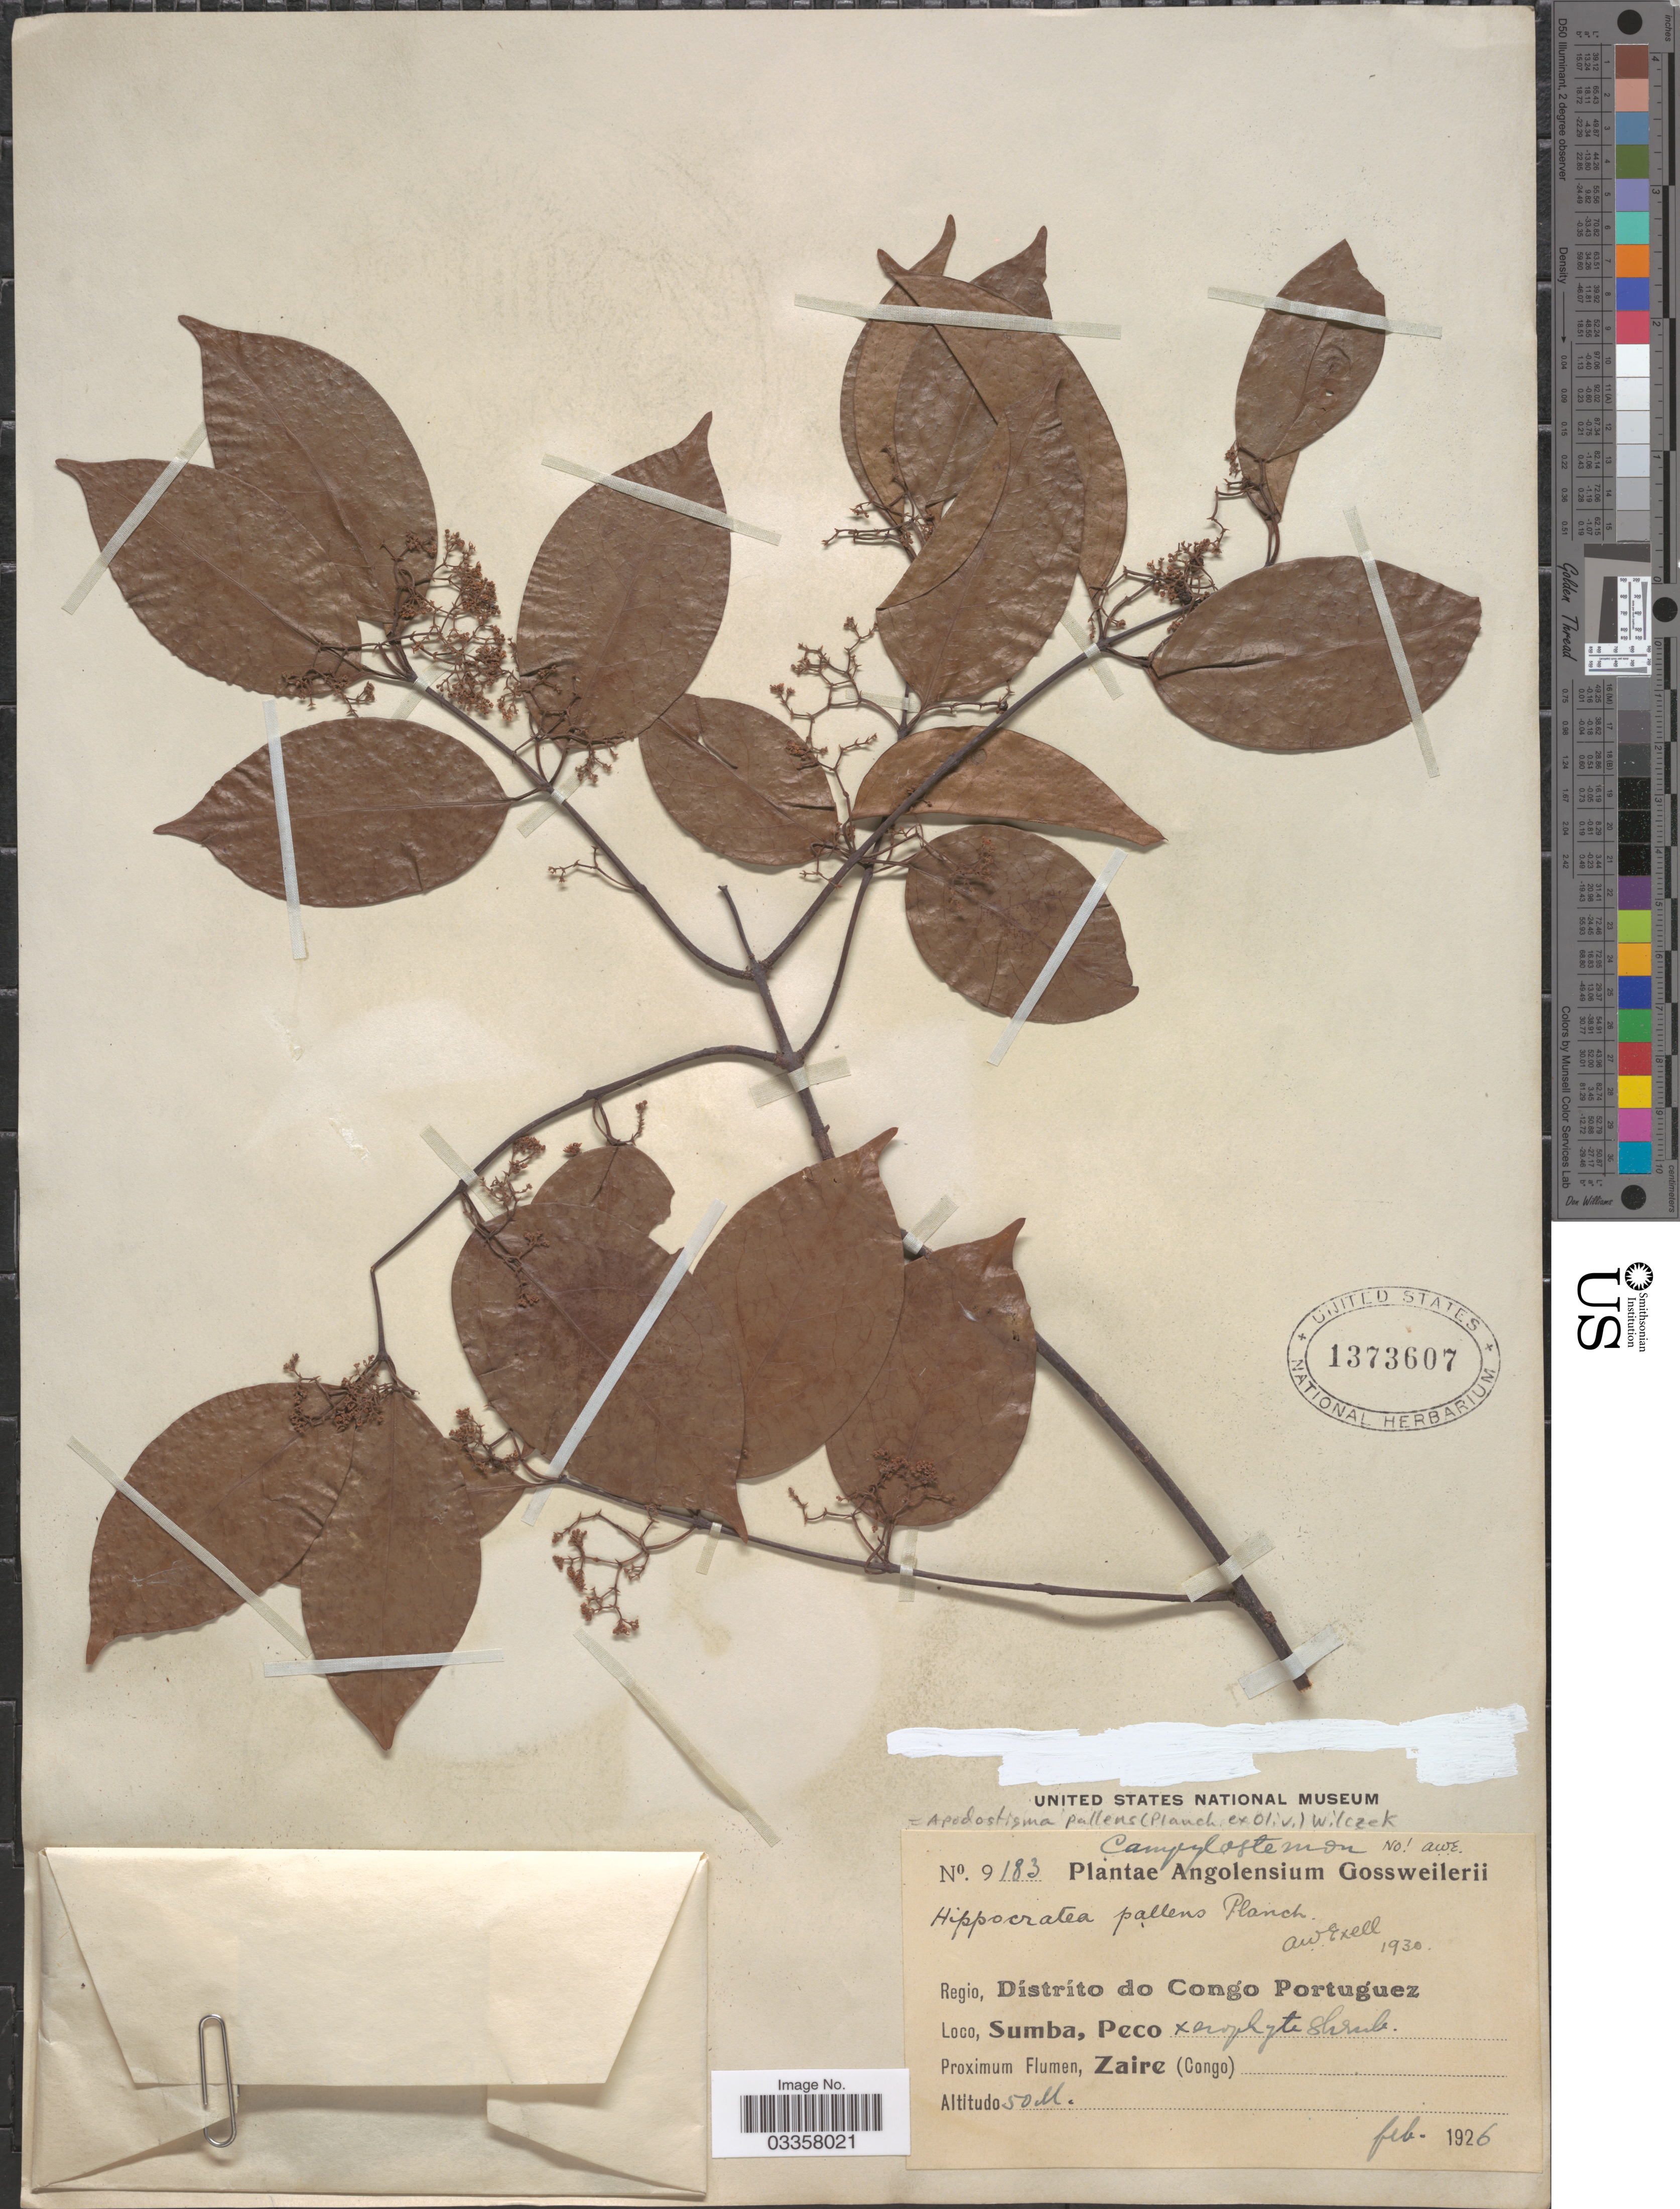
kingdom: Plantae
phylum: Tracheophyta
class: Magnoliopsida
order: Celastrales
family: Celastraceae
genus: Apodostigma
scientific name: Apodostigma pallens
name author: (Planch. ex Oliv.) R. Wilczek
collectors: -. Gossweiler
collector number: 9183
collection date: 1926-02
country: Angola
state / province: Zaire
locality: Regio, Distrito do Congo Portuguez. Sumba, Peco.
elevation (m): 50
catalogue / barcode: US 1373607